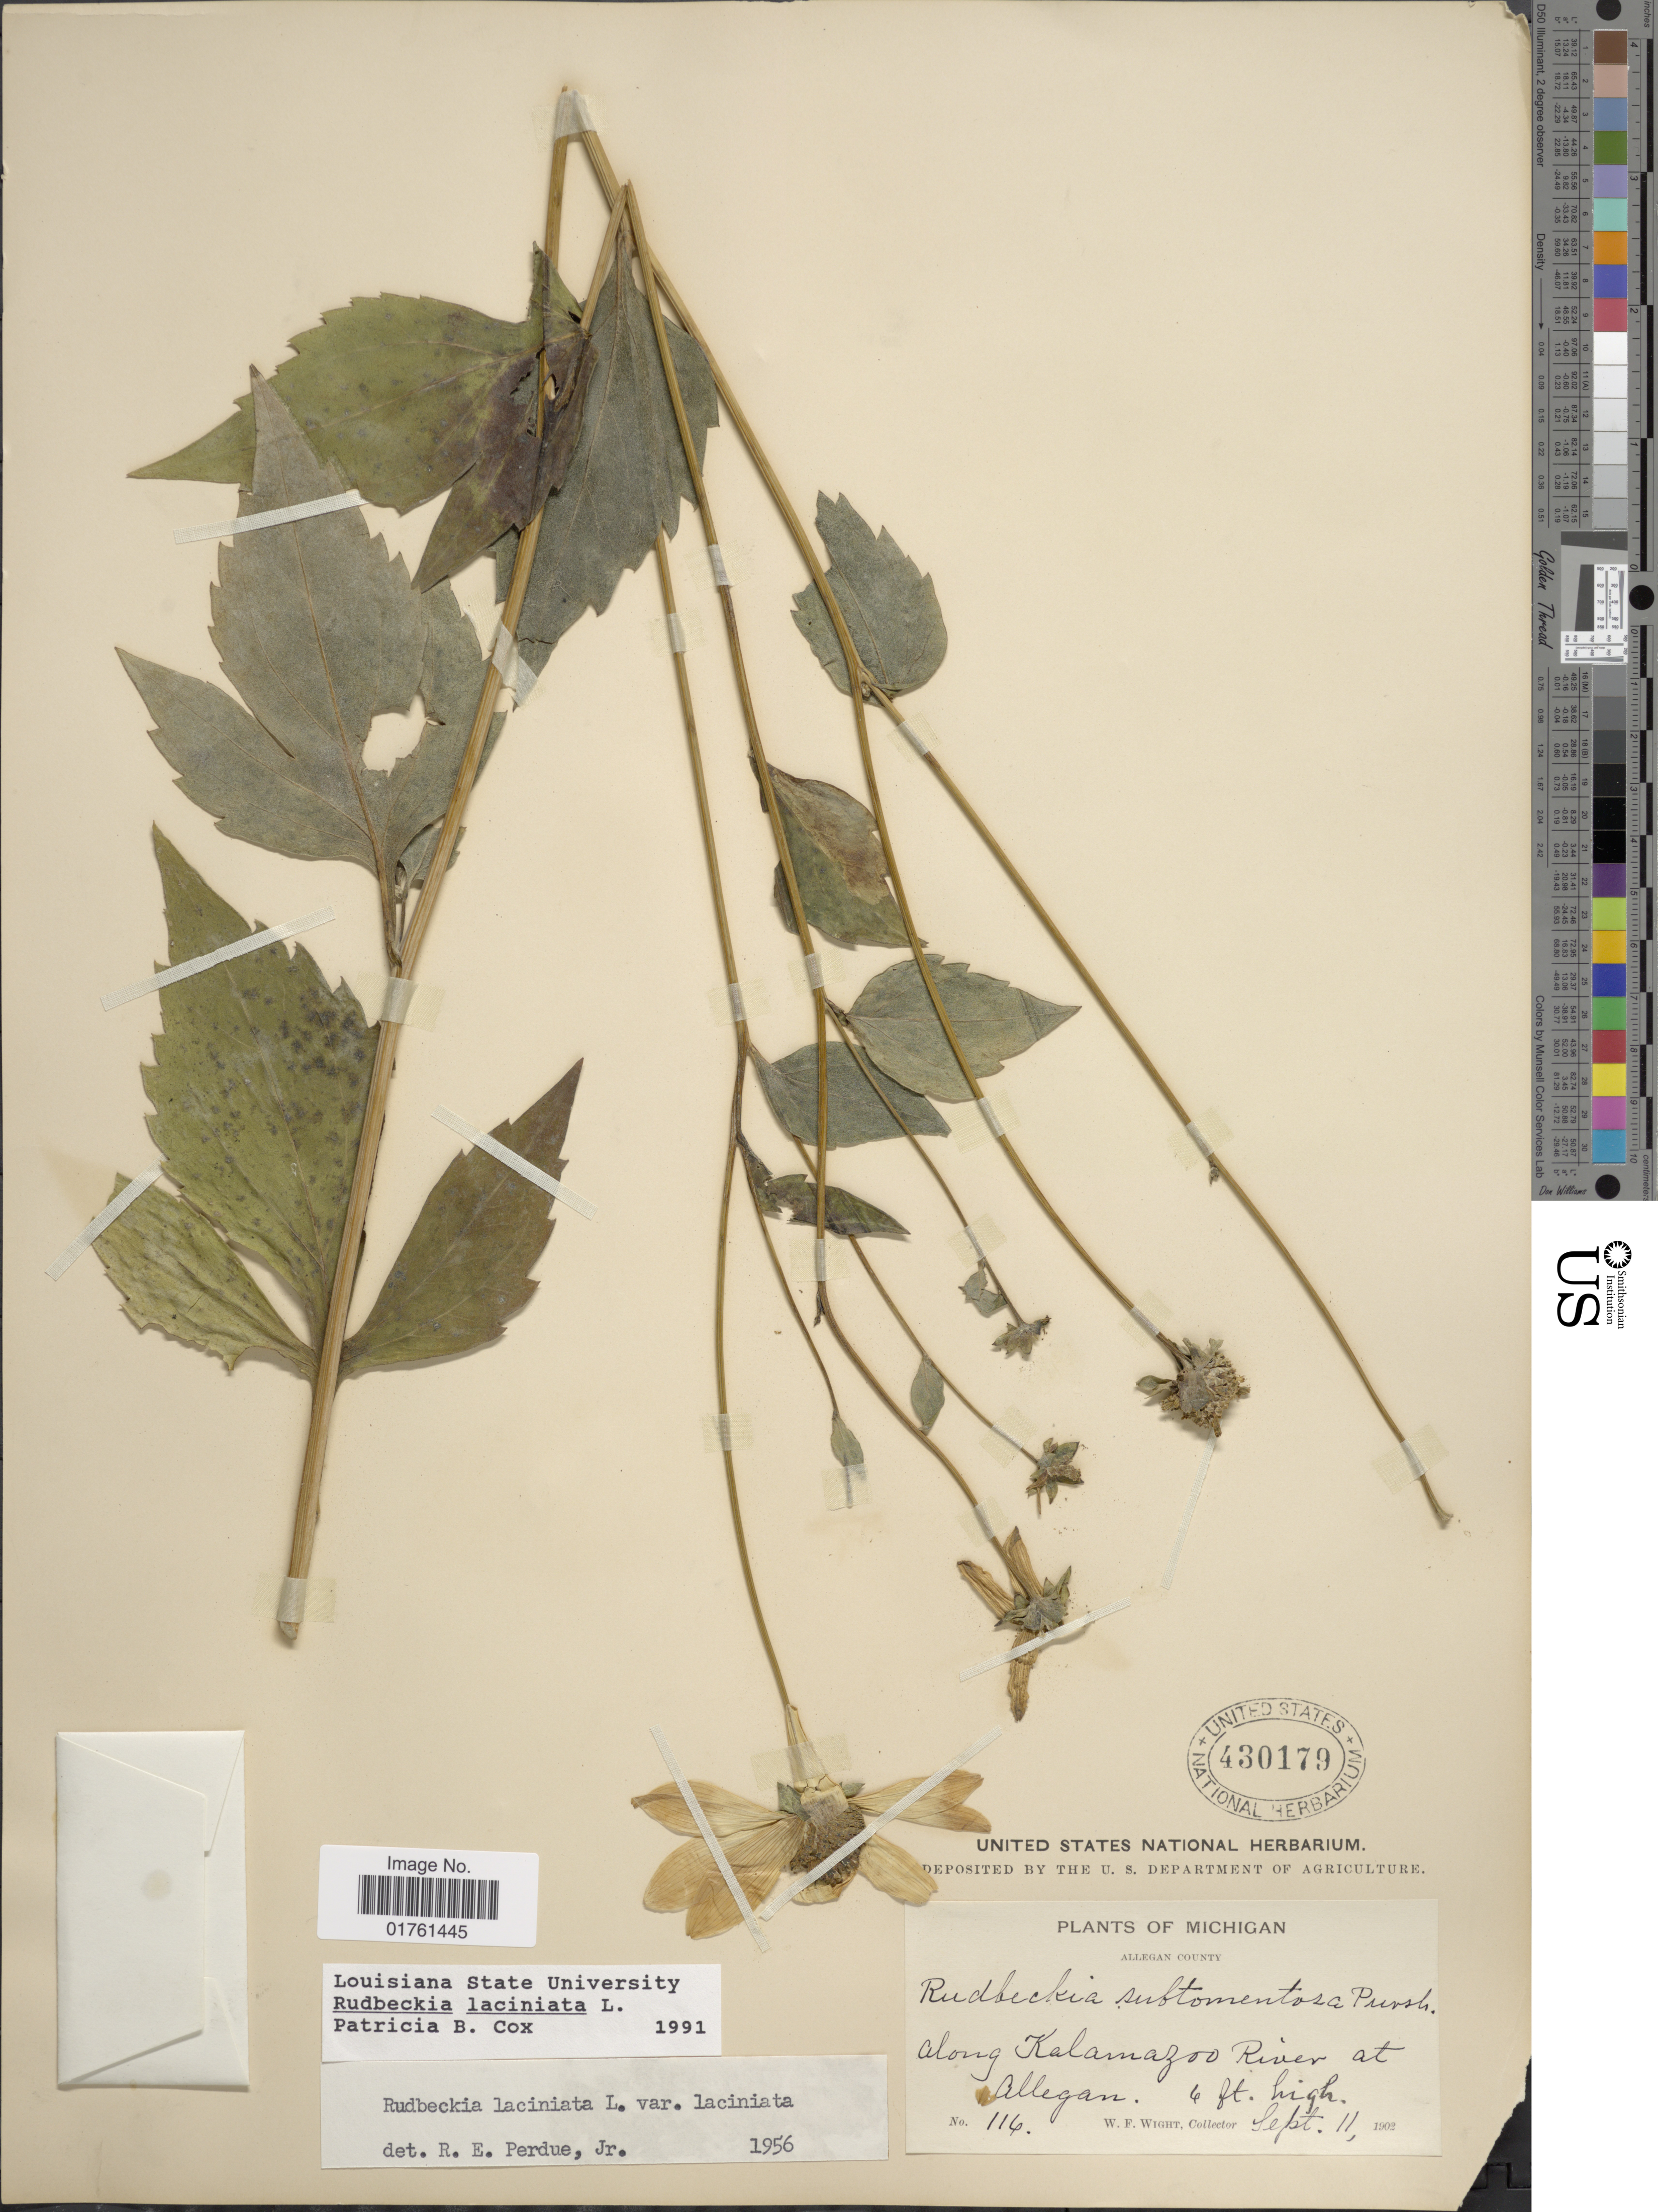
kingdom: Plantae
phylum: Tracheophyta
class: Magnoliopsida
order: Asterales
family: Asteraceae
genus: Rudbeckia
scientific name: Rudbeckia laciniata var. laciniata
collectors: W. Wight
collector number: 116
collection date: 1902-09-11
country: United States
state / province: Michigan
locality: Allegan County, along Kalamazoo River At Allegan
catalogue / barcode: US 430179